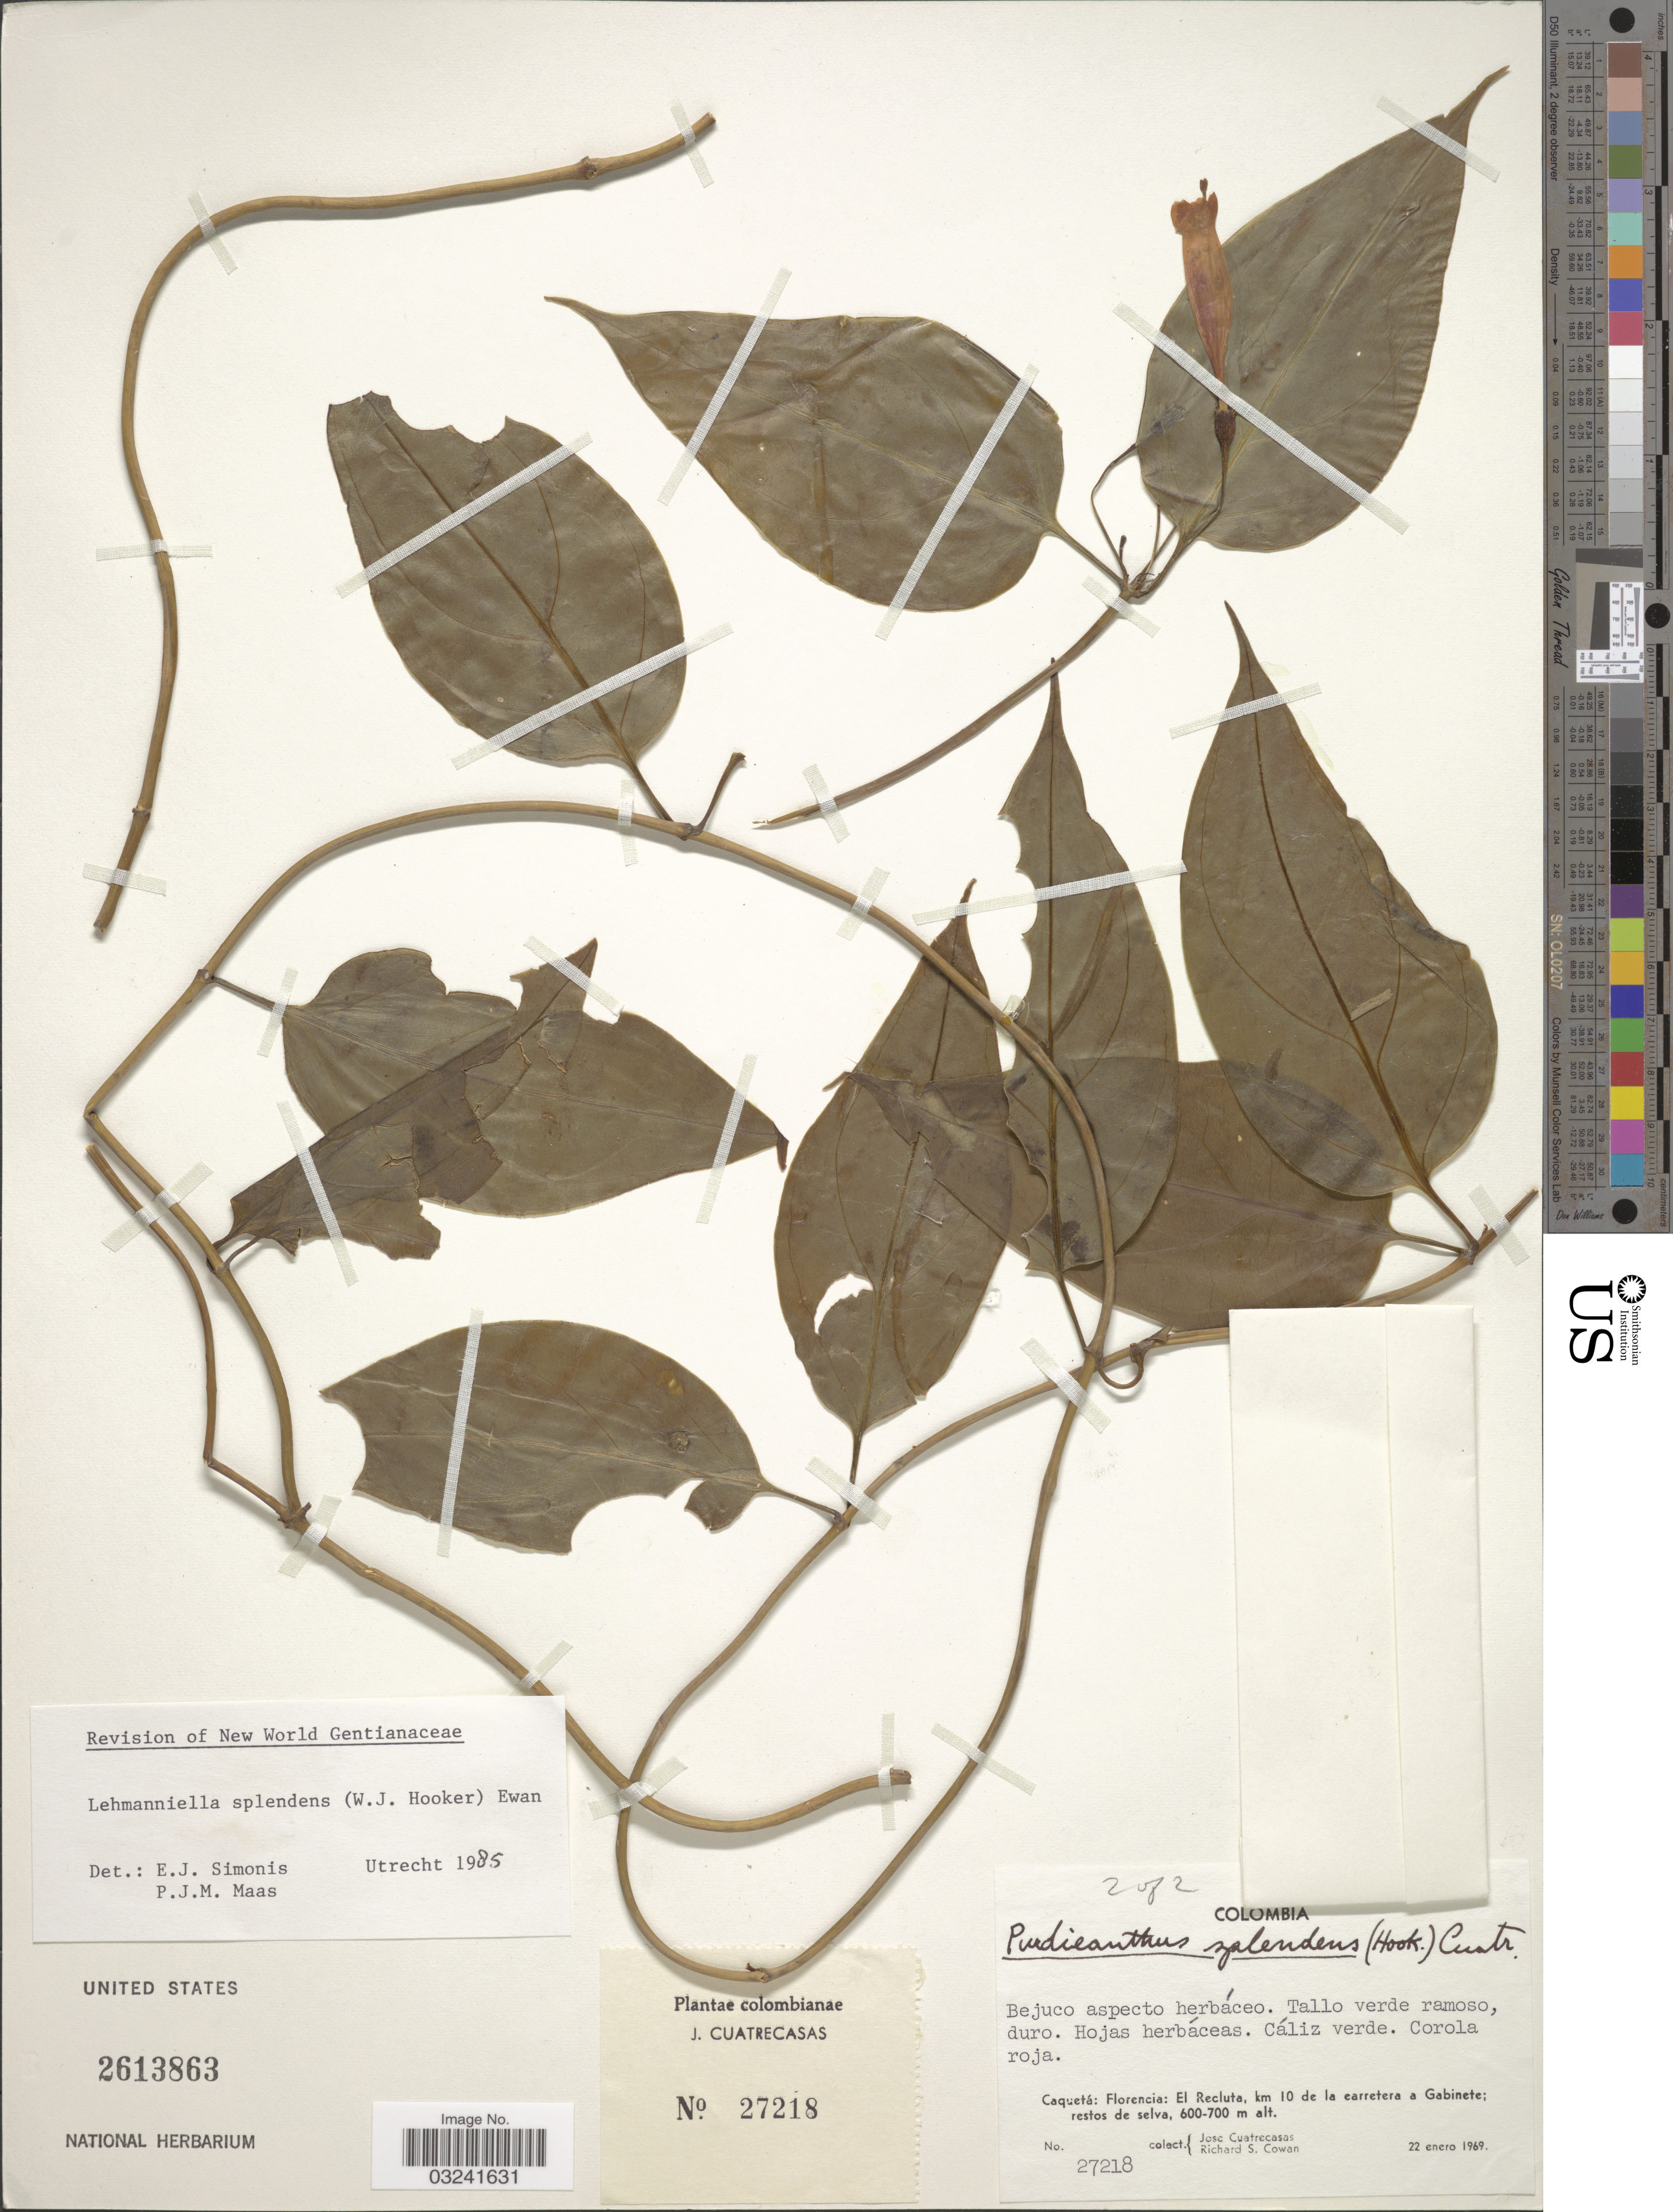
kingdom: Plantae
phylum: Tracheophyta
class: Magnoliopsida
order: Gentianales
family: Gentianaceae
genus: Lehmanniella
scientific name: Lehmanniella splendens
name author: (Hook.) Ewan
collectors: J. Cuatrecasas & R. S. Cowan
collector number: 27218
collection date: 1969-01-22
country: Colombia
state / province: Caquetá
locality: Caquetá: Florencia: El Recluta, km 10 de la carretera a Gabinete: restos de selva.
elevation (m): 600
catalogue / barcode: US 2613863